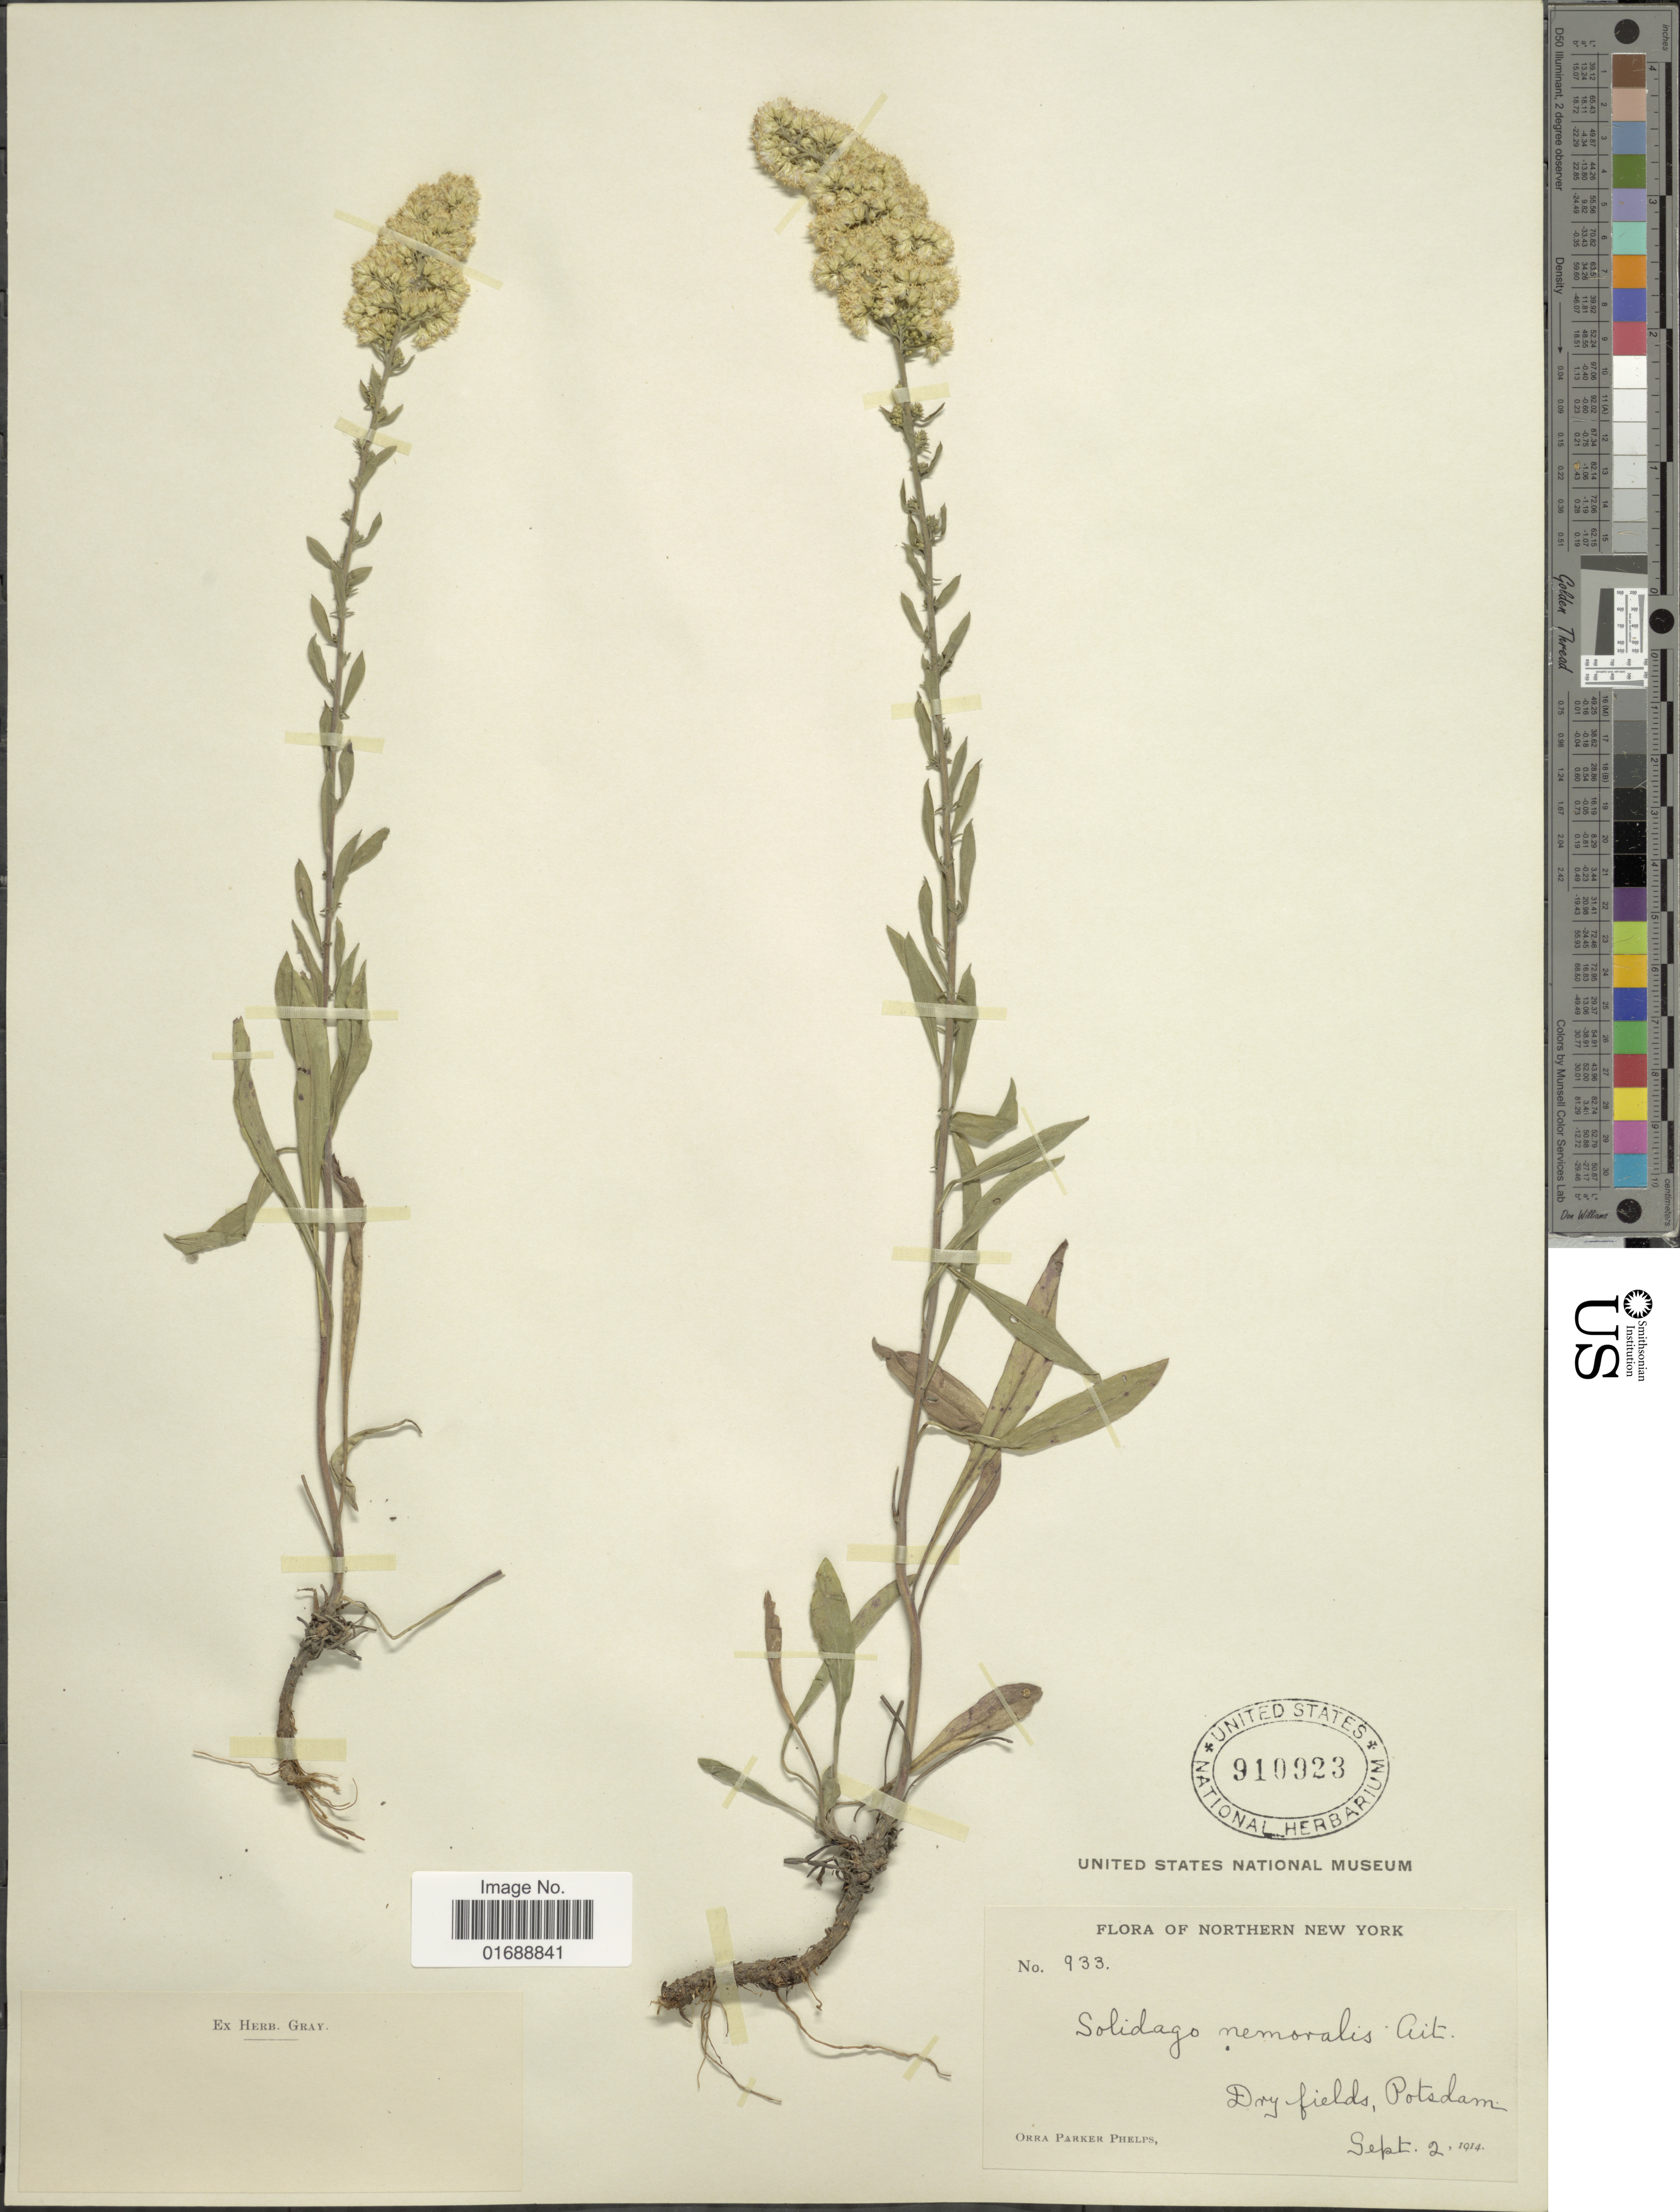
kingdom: Plantae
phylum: Tracheophyta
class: Magnoliopsida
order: Asterales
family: Asteraceae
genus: Solidago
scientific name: Solidago nemoralis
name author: Aiton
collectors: O. P. Phelps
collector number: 933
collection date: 1914-09-02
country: United States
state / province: New York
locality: Northern New York, Potsdam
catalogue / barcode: US 910923